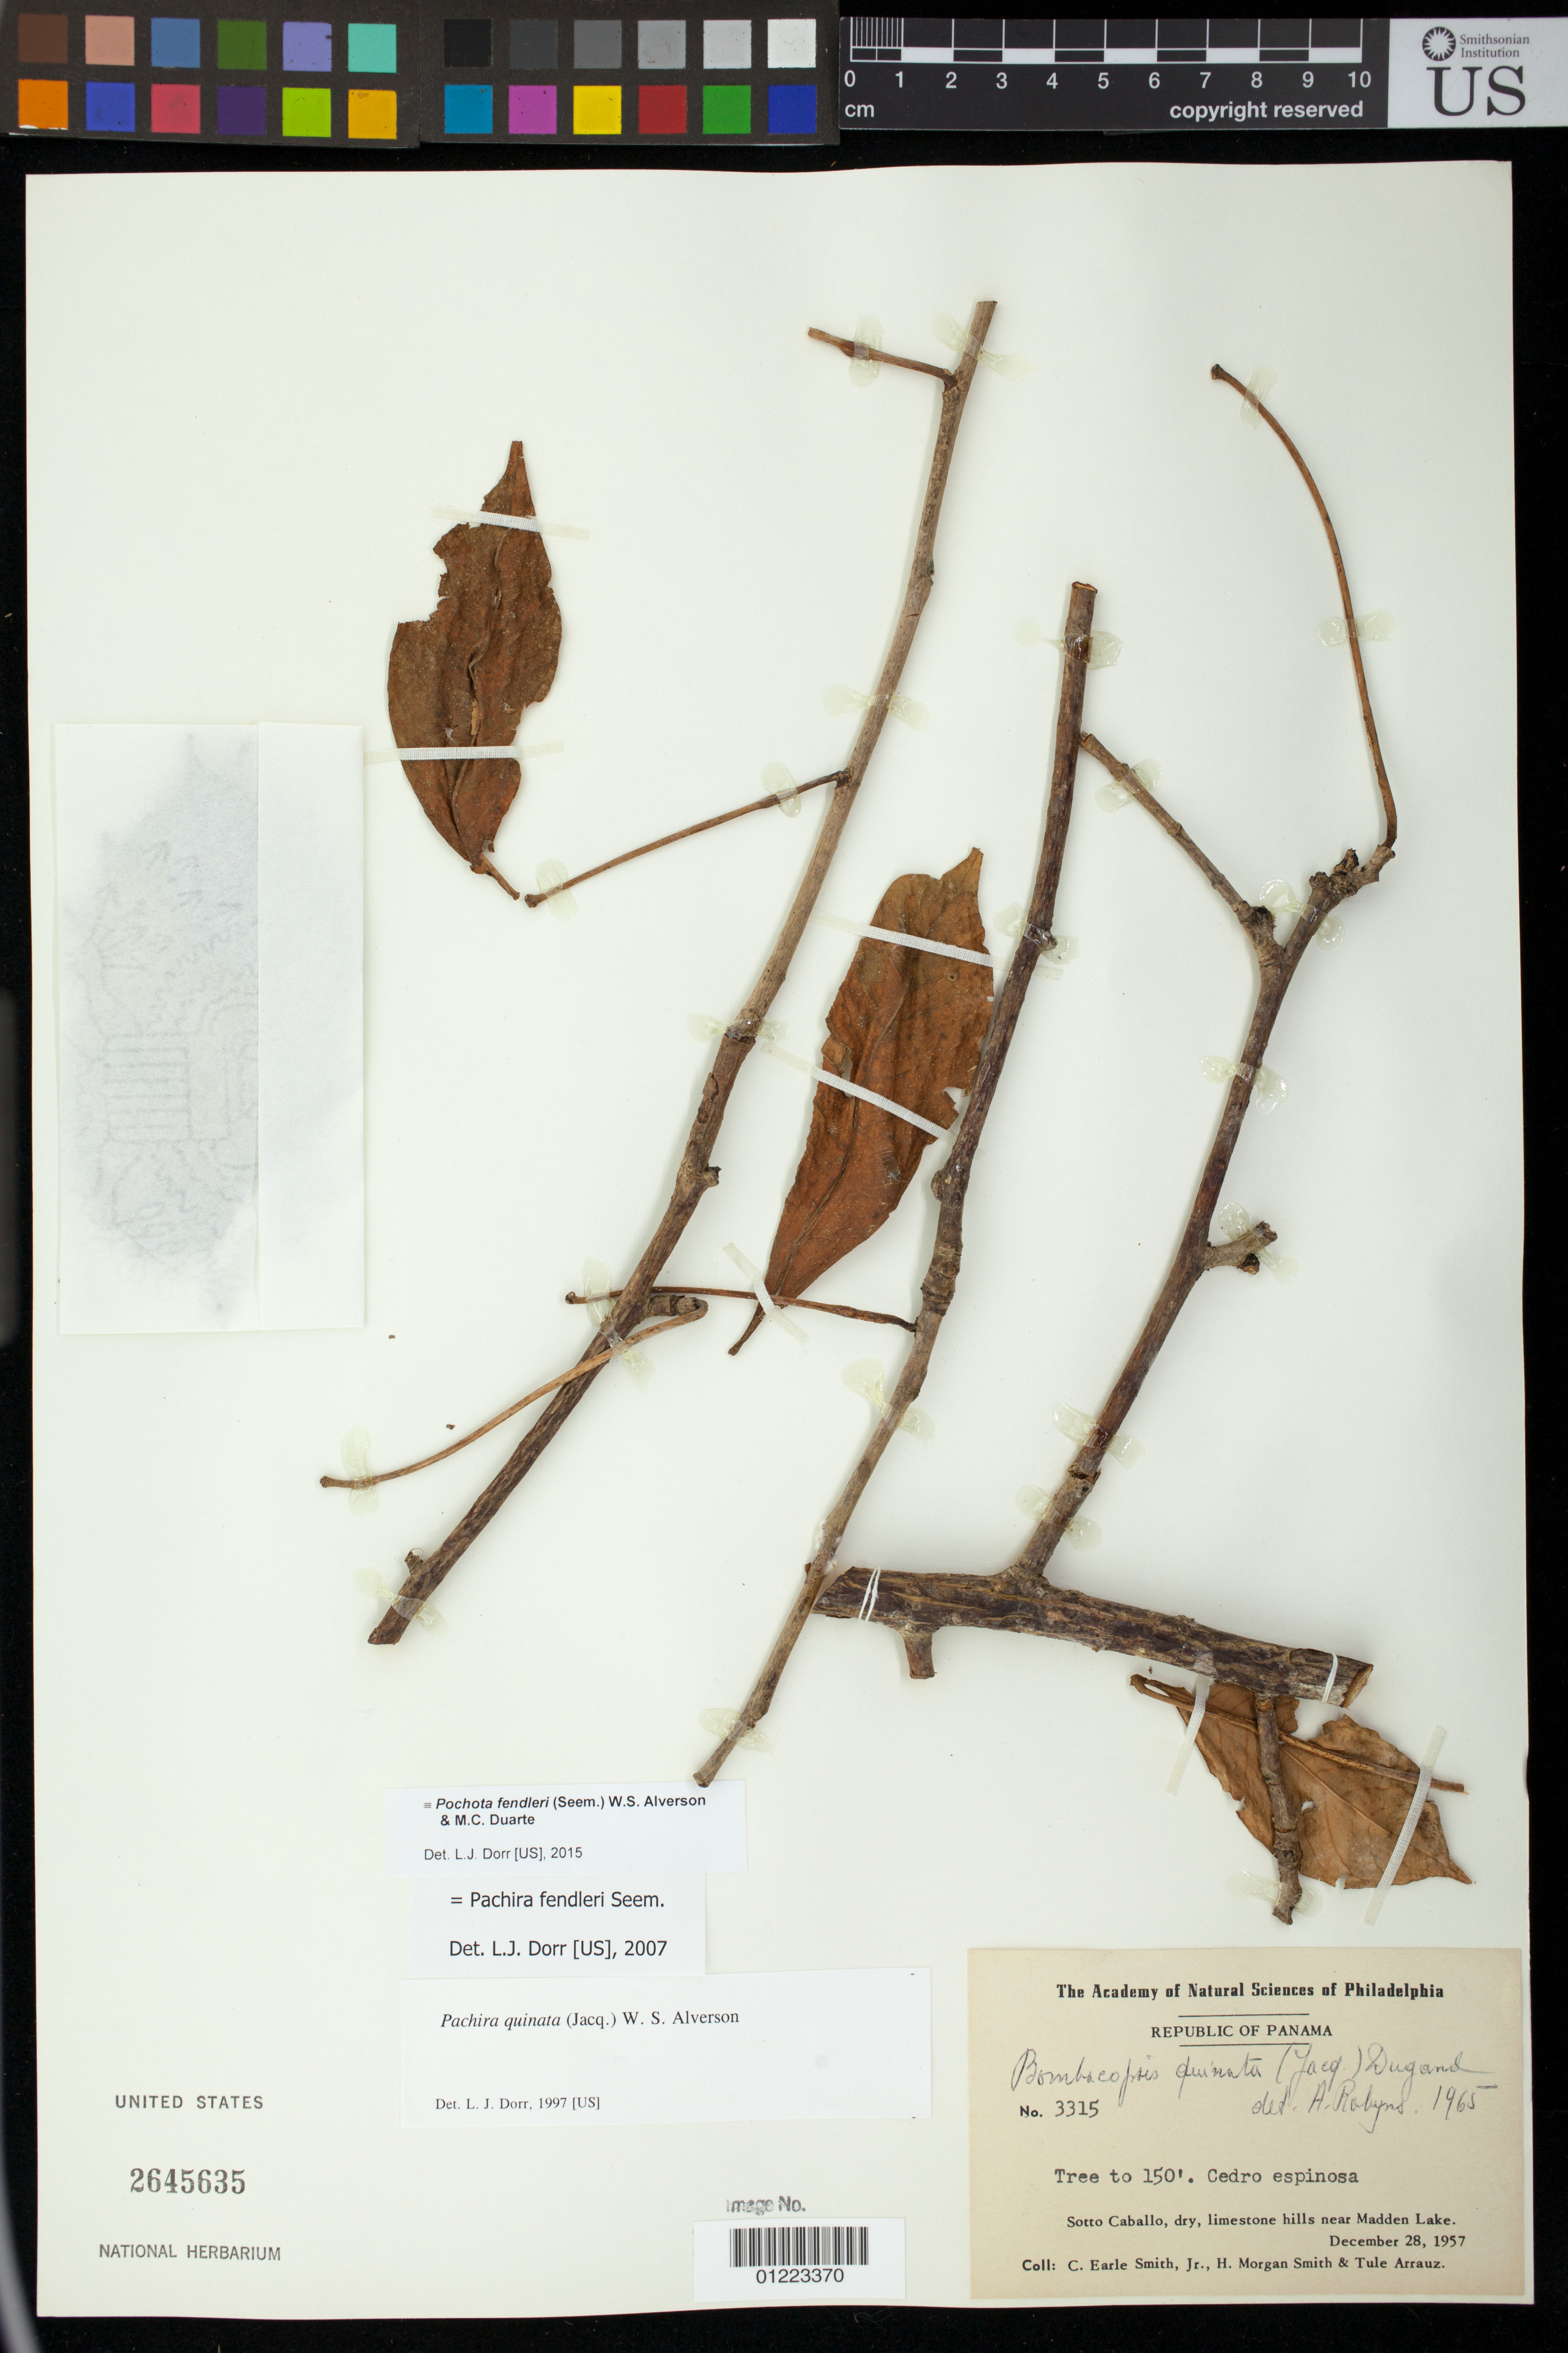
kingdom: Plantae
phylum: Tracheophyta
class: Magnoliopsida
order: Malvales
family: Malvaceae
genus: Pochota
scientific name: Pochota fendleri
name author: (Seem.) W.S. Alverson & M.C. Duarte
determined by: Dorr, L. J., (BOT), Smithsonian Institution - National Museum of Natural History (UNITED STATES)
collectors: C. E. Smith Jr., H. M. Smith & T. Arrauz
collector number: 3315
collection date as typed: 12/28/1957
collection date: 1957-12-28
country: Panama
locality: Sotto Caballo, dry limestone hills near Madden Lake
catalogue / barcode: US 2645635